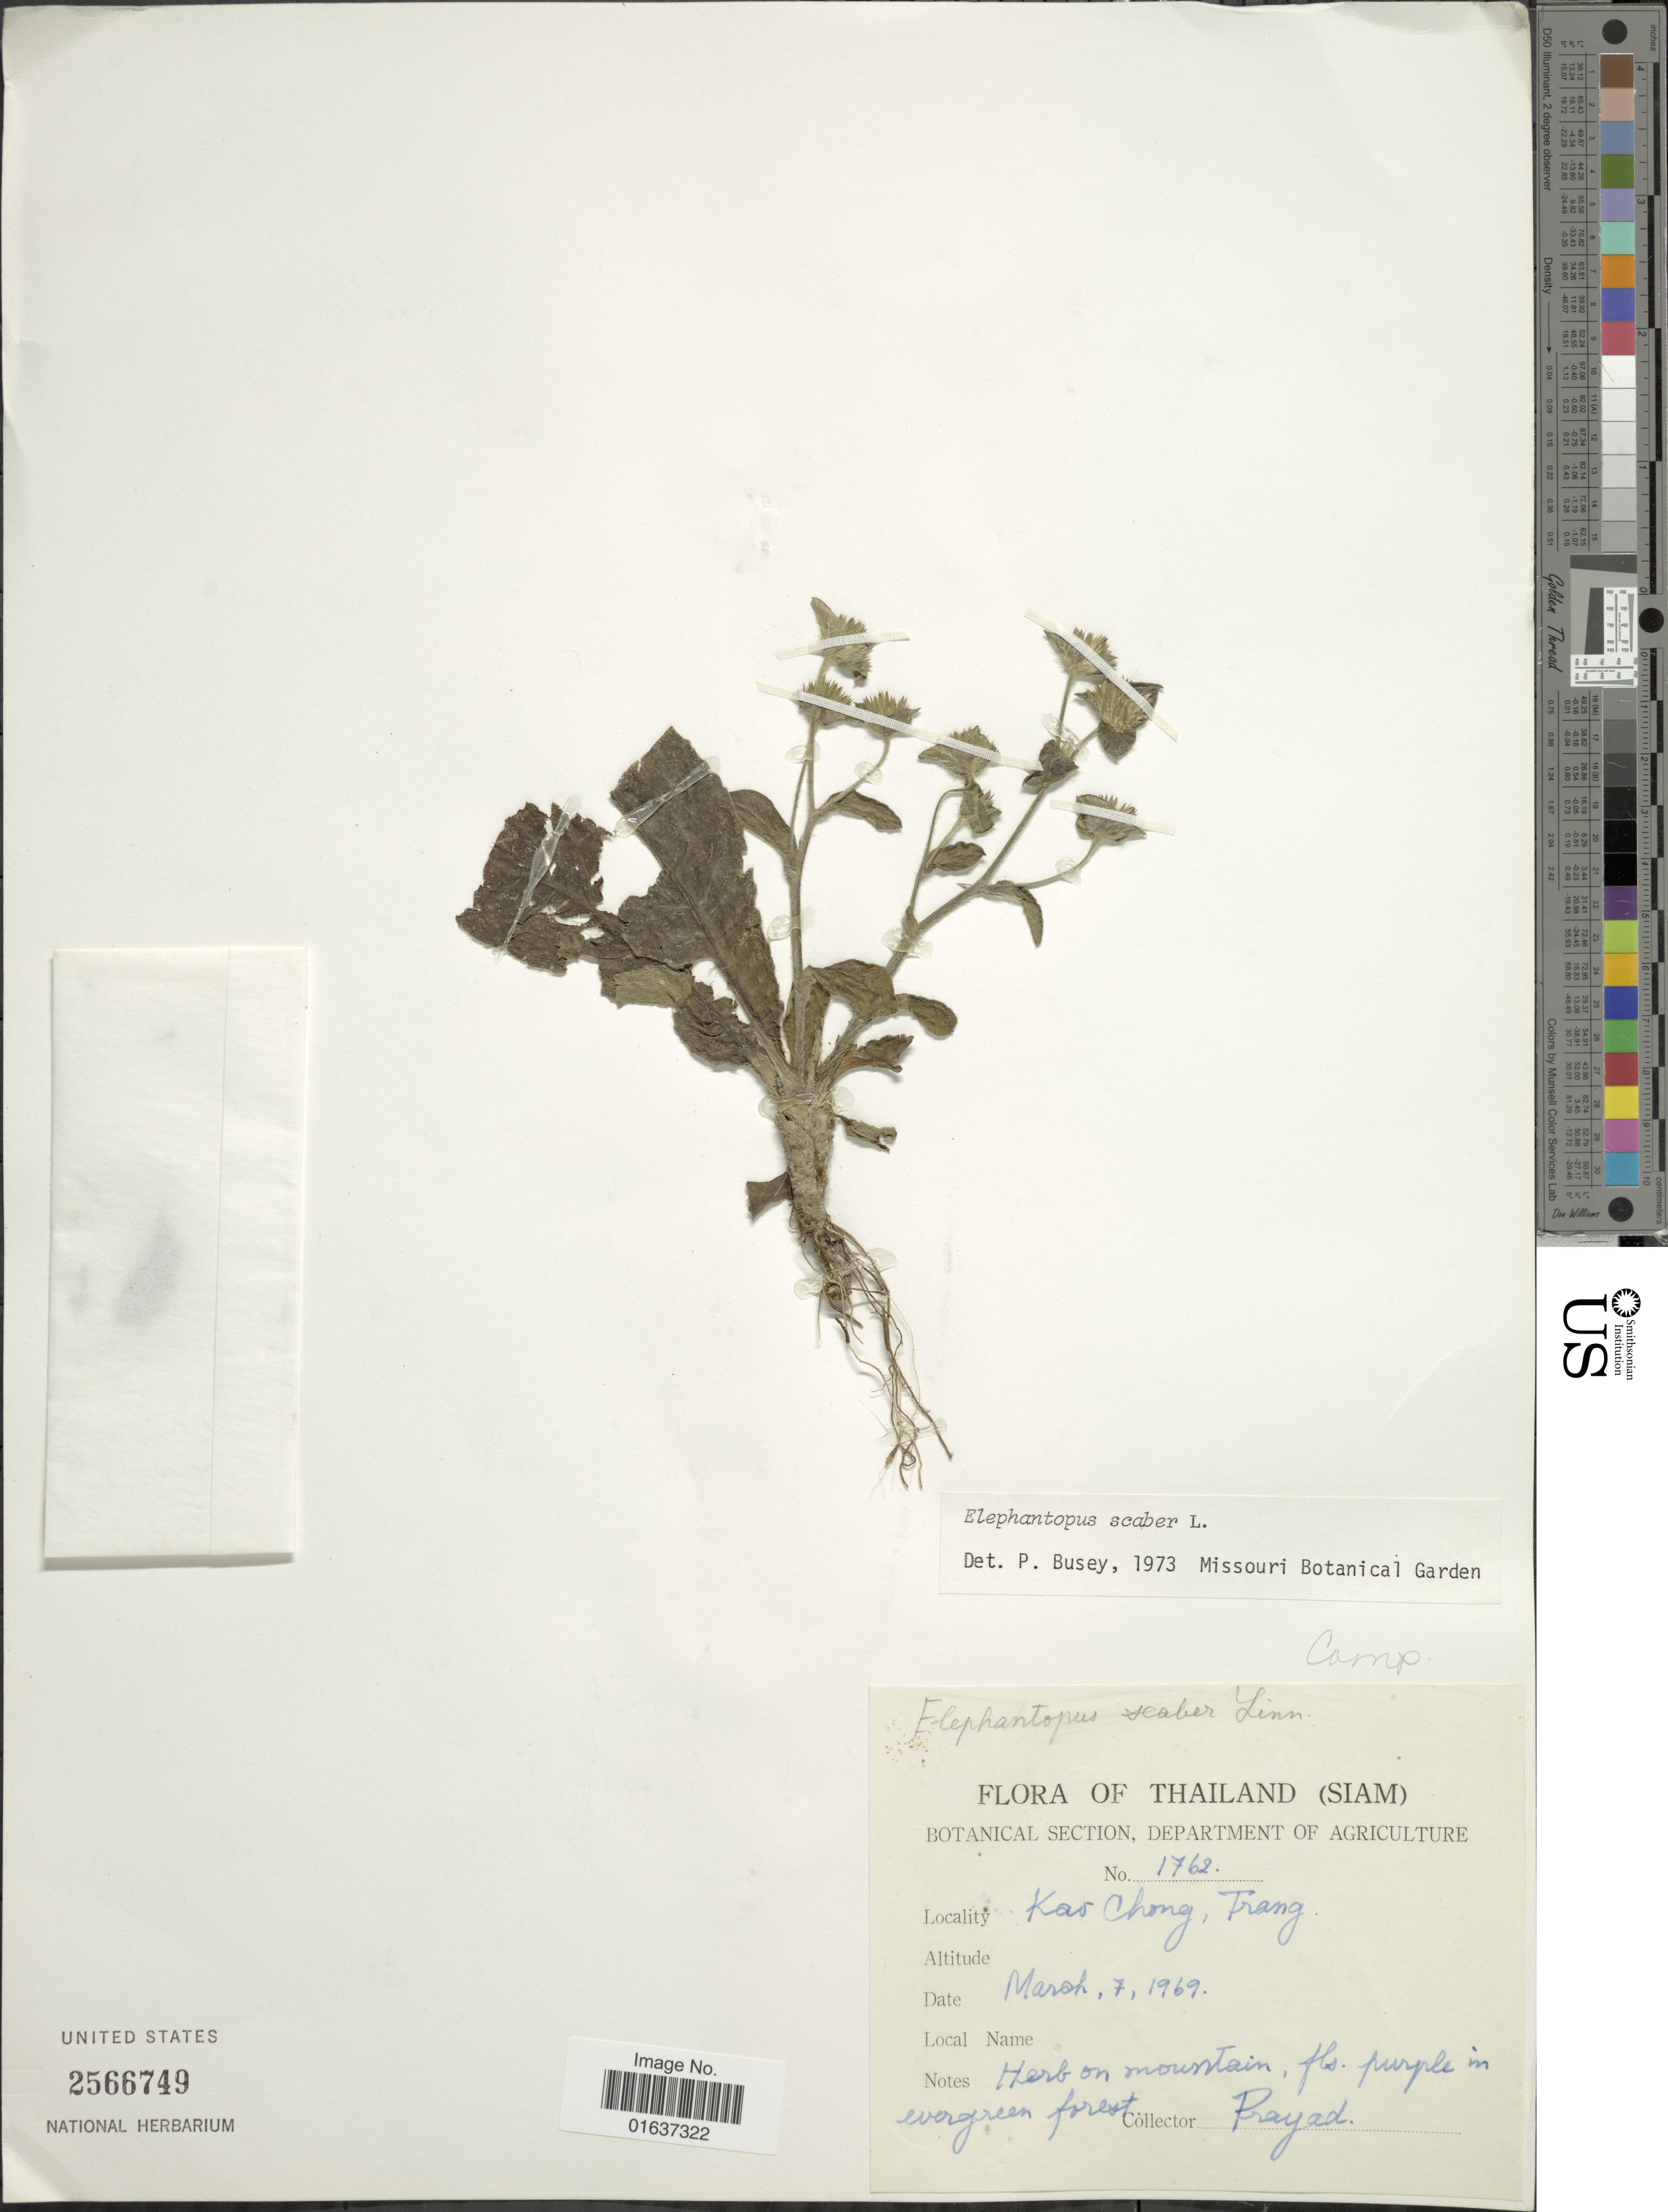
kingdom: Plantae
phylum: Tracheophyta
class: Magnoliopsida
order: Asterales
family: Asteraceae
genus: Elephantopus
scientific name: Elephantopus scaber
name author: L.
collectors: Prayad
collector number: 1762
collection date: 1969-03-07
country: Thailand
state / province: Trang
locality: Thailand (Siam), Kar Chong, evergreen forest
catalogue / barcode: US 2566749